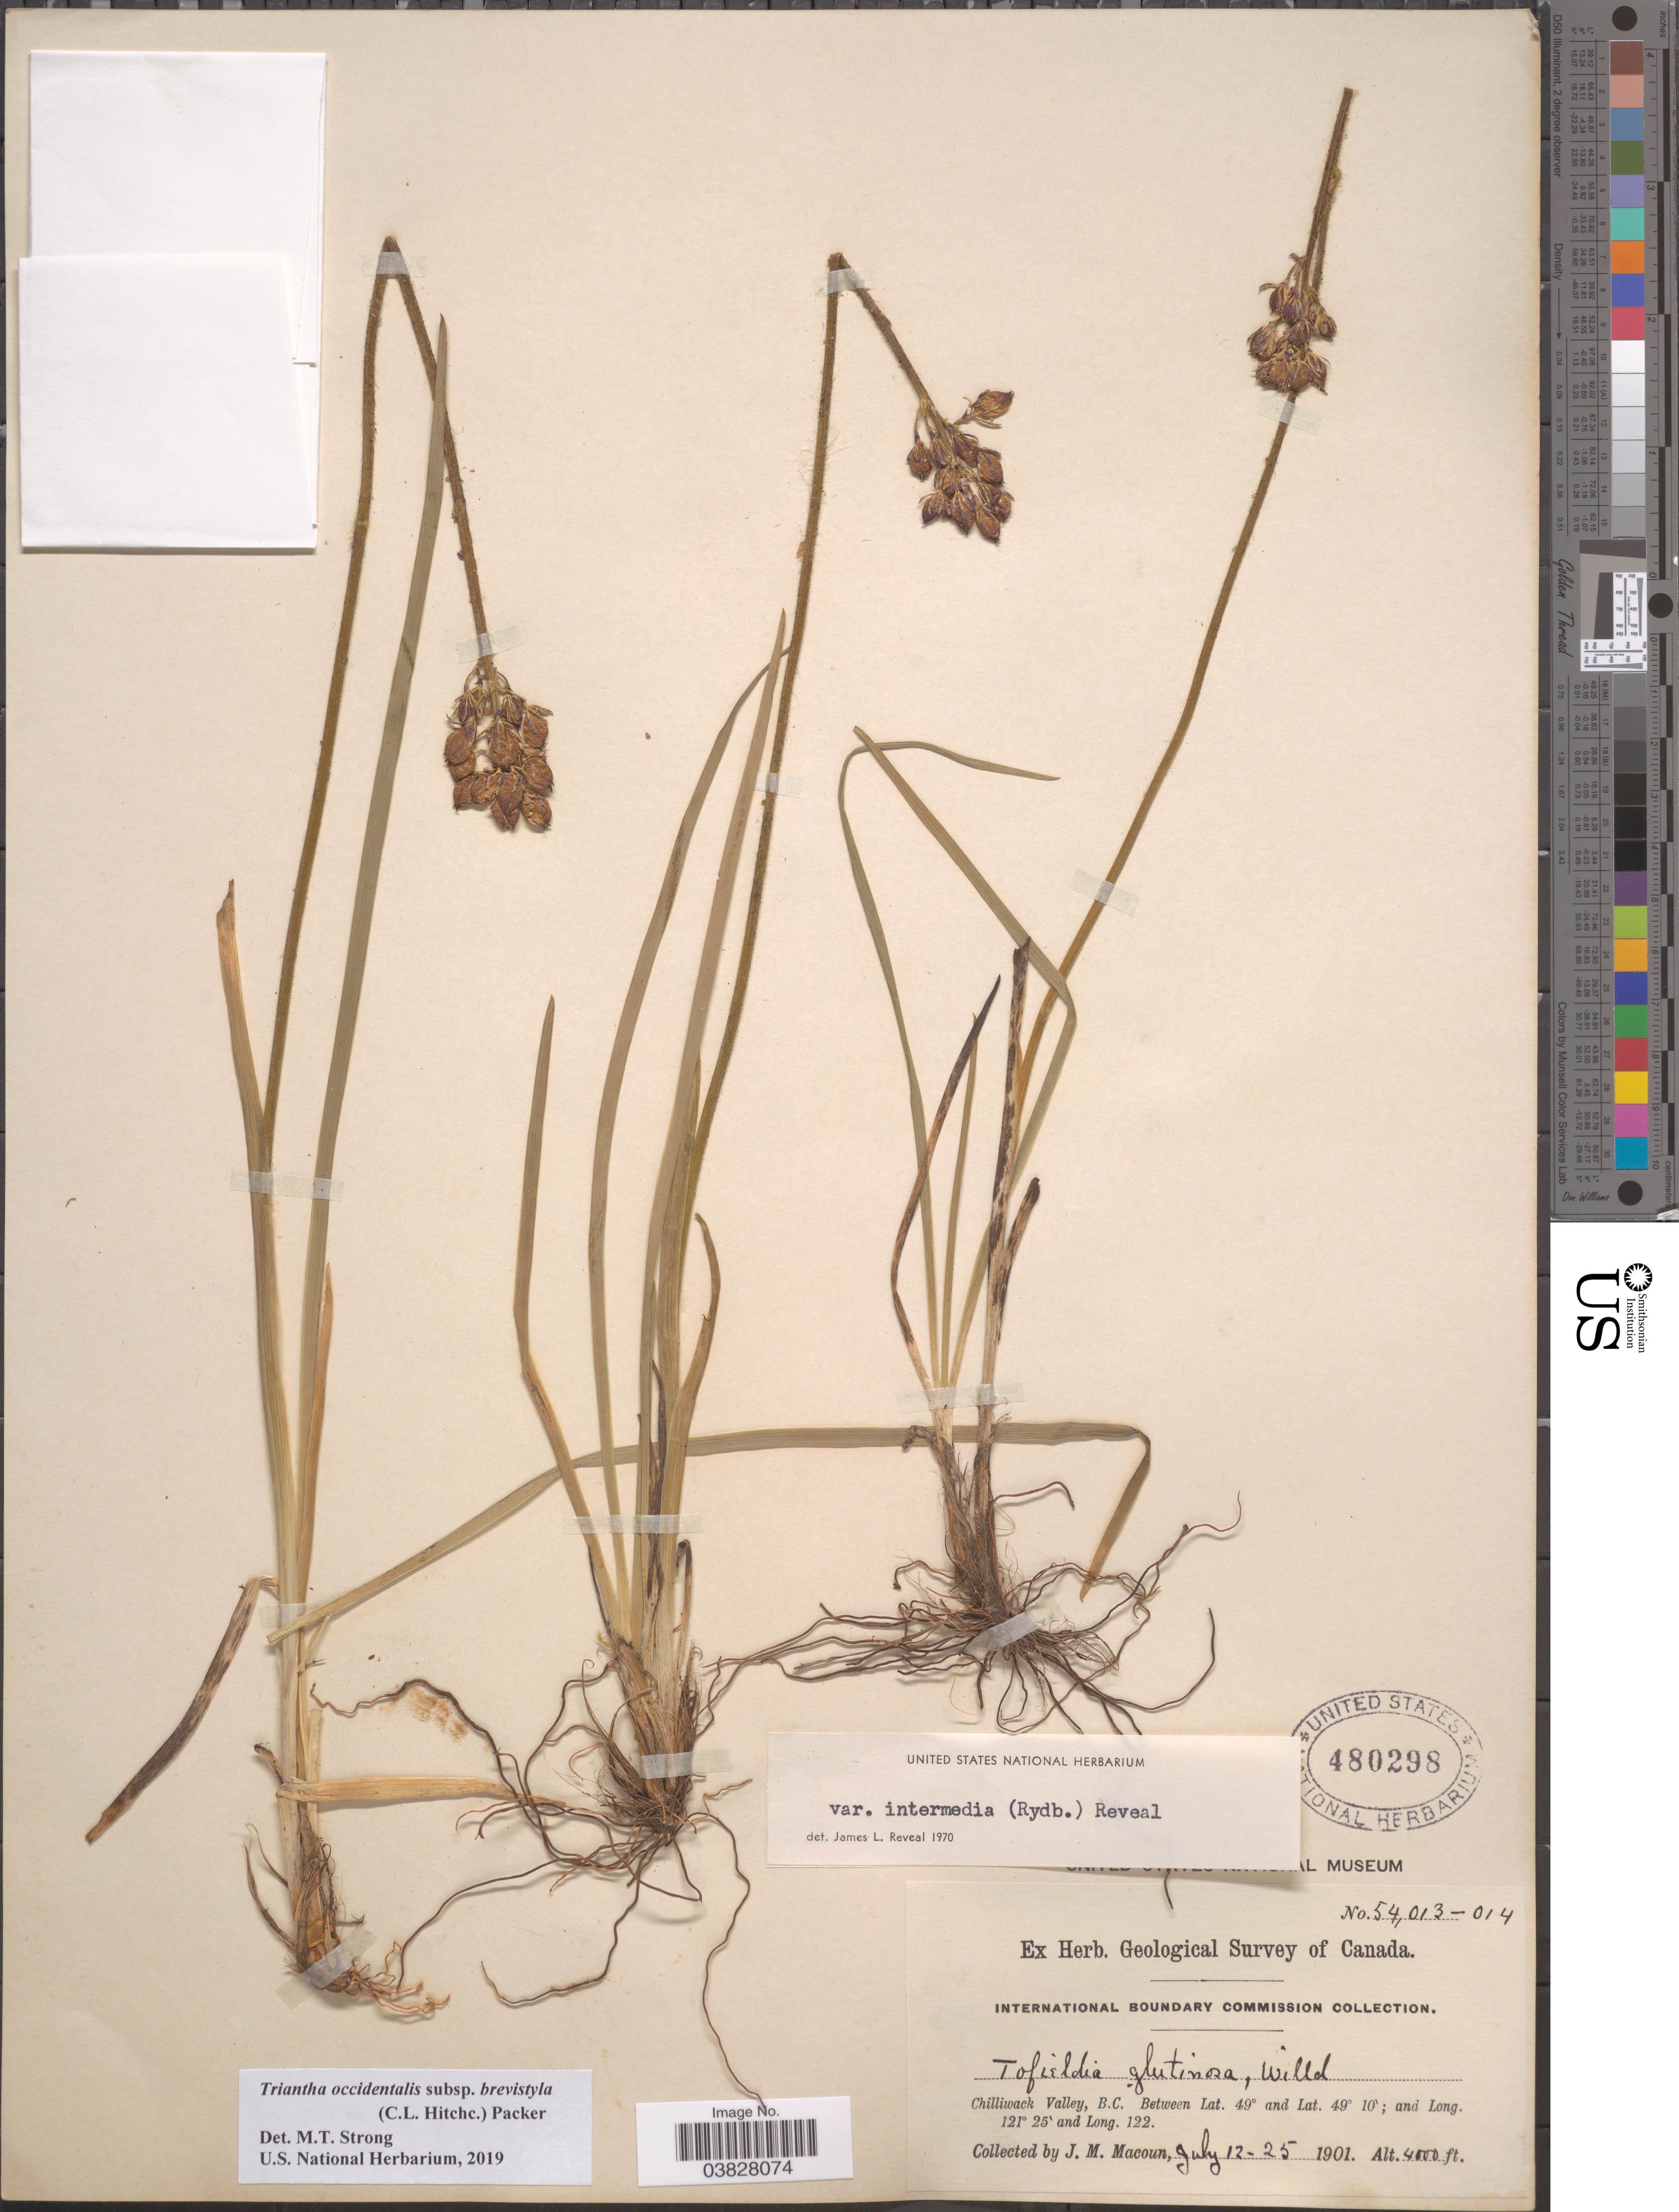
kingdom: Plantae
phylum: Tracheophyta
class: Liliopsida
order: Alismatales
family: Tofieldiaceae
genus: Triantha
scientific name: Triantha occidentalis subsp. brevistyla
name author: (C.L. Hitchc.) Packer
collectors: J. M. Macoun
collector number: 54013-014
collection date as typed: Transcribed d/m/y: 12/7/25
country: Canada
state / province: British Columbia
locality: Chilliwack Valley.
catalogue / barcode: US 480298